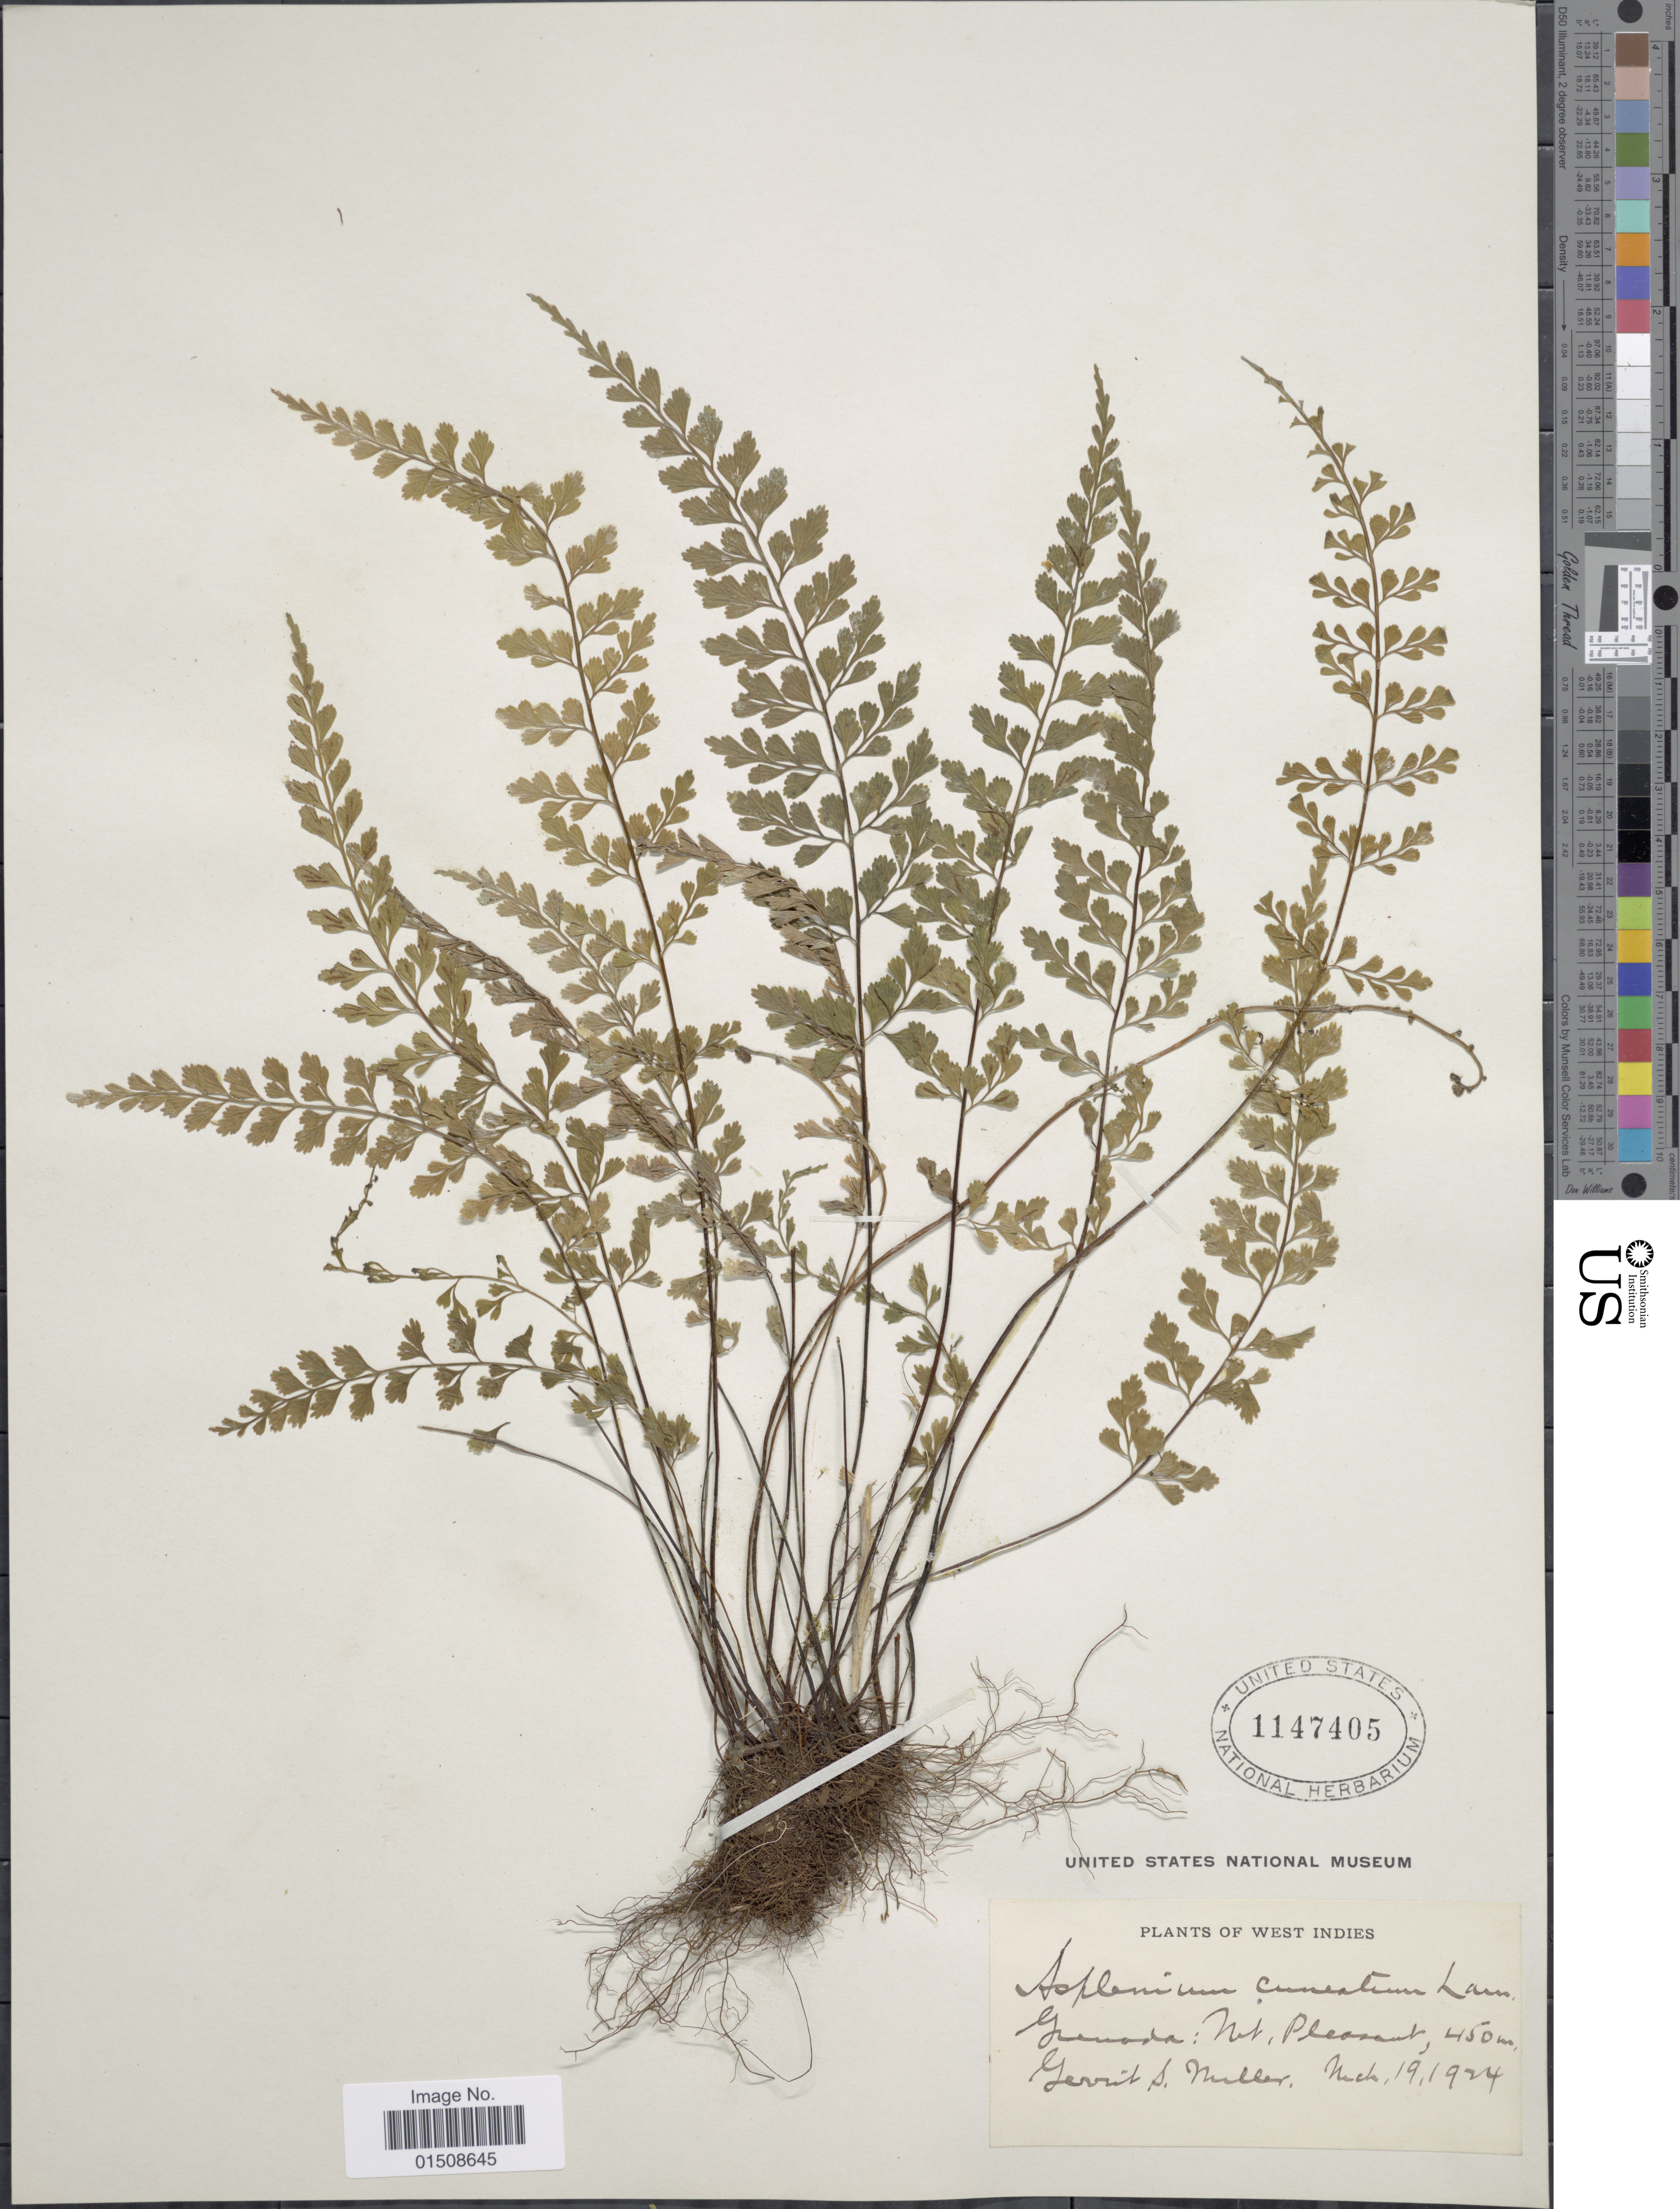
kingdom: Plantae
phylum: Tracheophyta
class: Polypodiopsida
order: Polypodiales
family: Aspleniaceae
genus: Asplenium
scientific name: Asplenium cuneatum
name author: Lam.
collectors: G. S. Miller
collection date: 1924-03-19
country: Grenada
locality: Mt. Pleasant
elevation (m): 450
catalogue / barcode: US 1147405